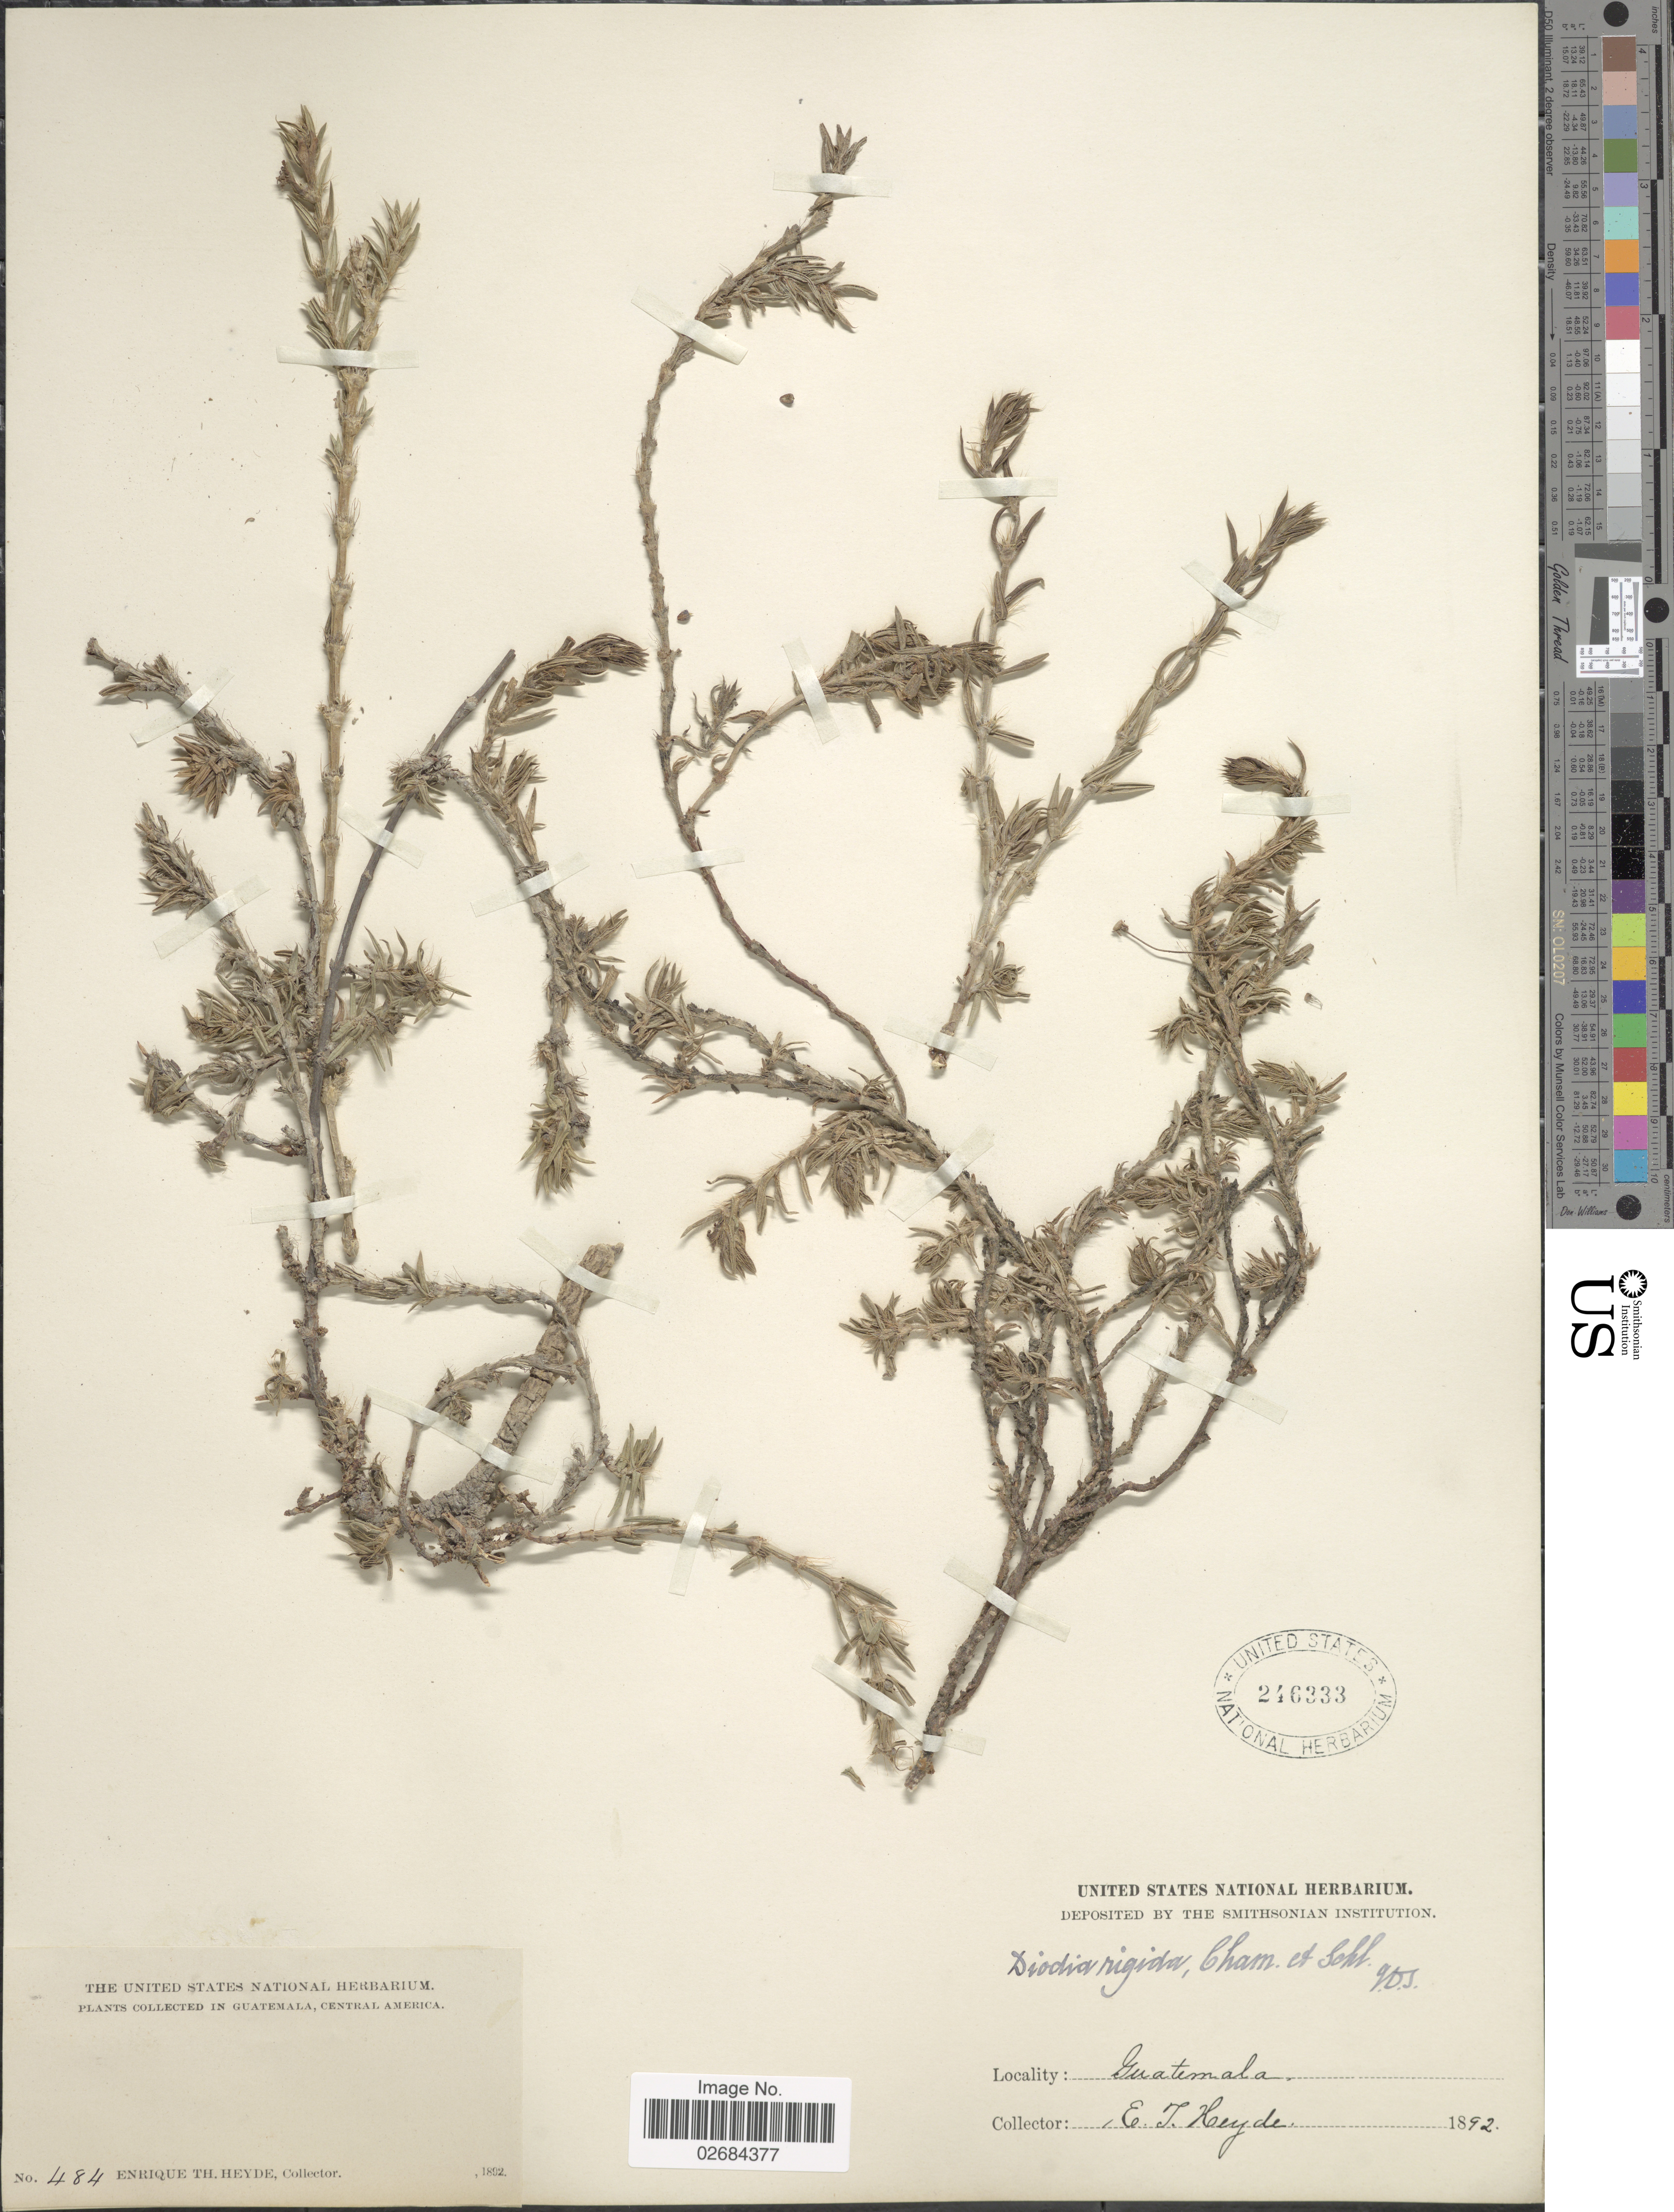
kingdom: Plantae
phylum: Tracheophyta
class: Magnoliopsida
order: Gentianales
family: Rubiaceae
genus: Diodia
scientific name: Diodia rigida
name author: Cham. & Schltdl.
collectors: E. T. Heyde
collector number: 484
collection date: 1892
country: Guatemala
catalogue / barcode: US 246333